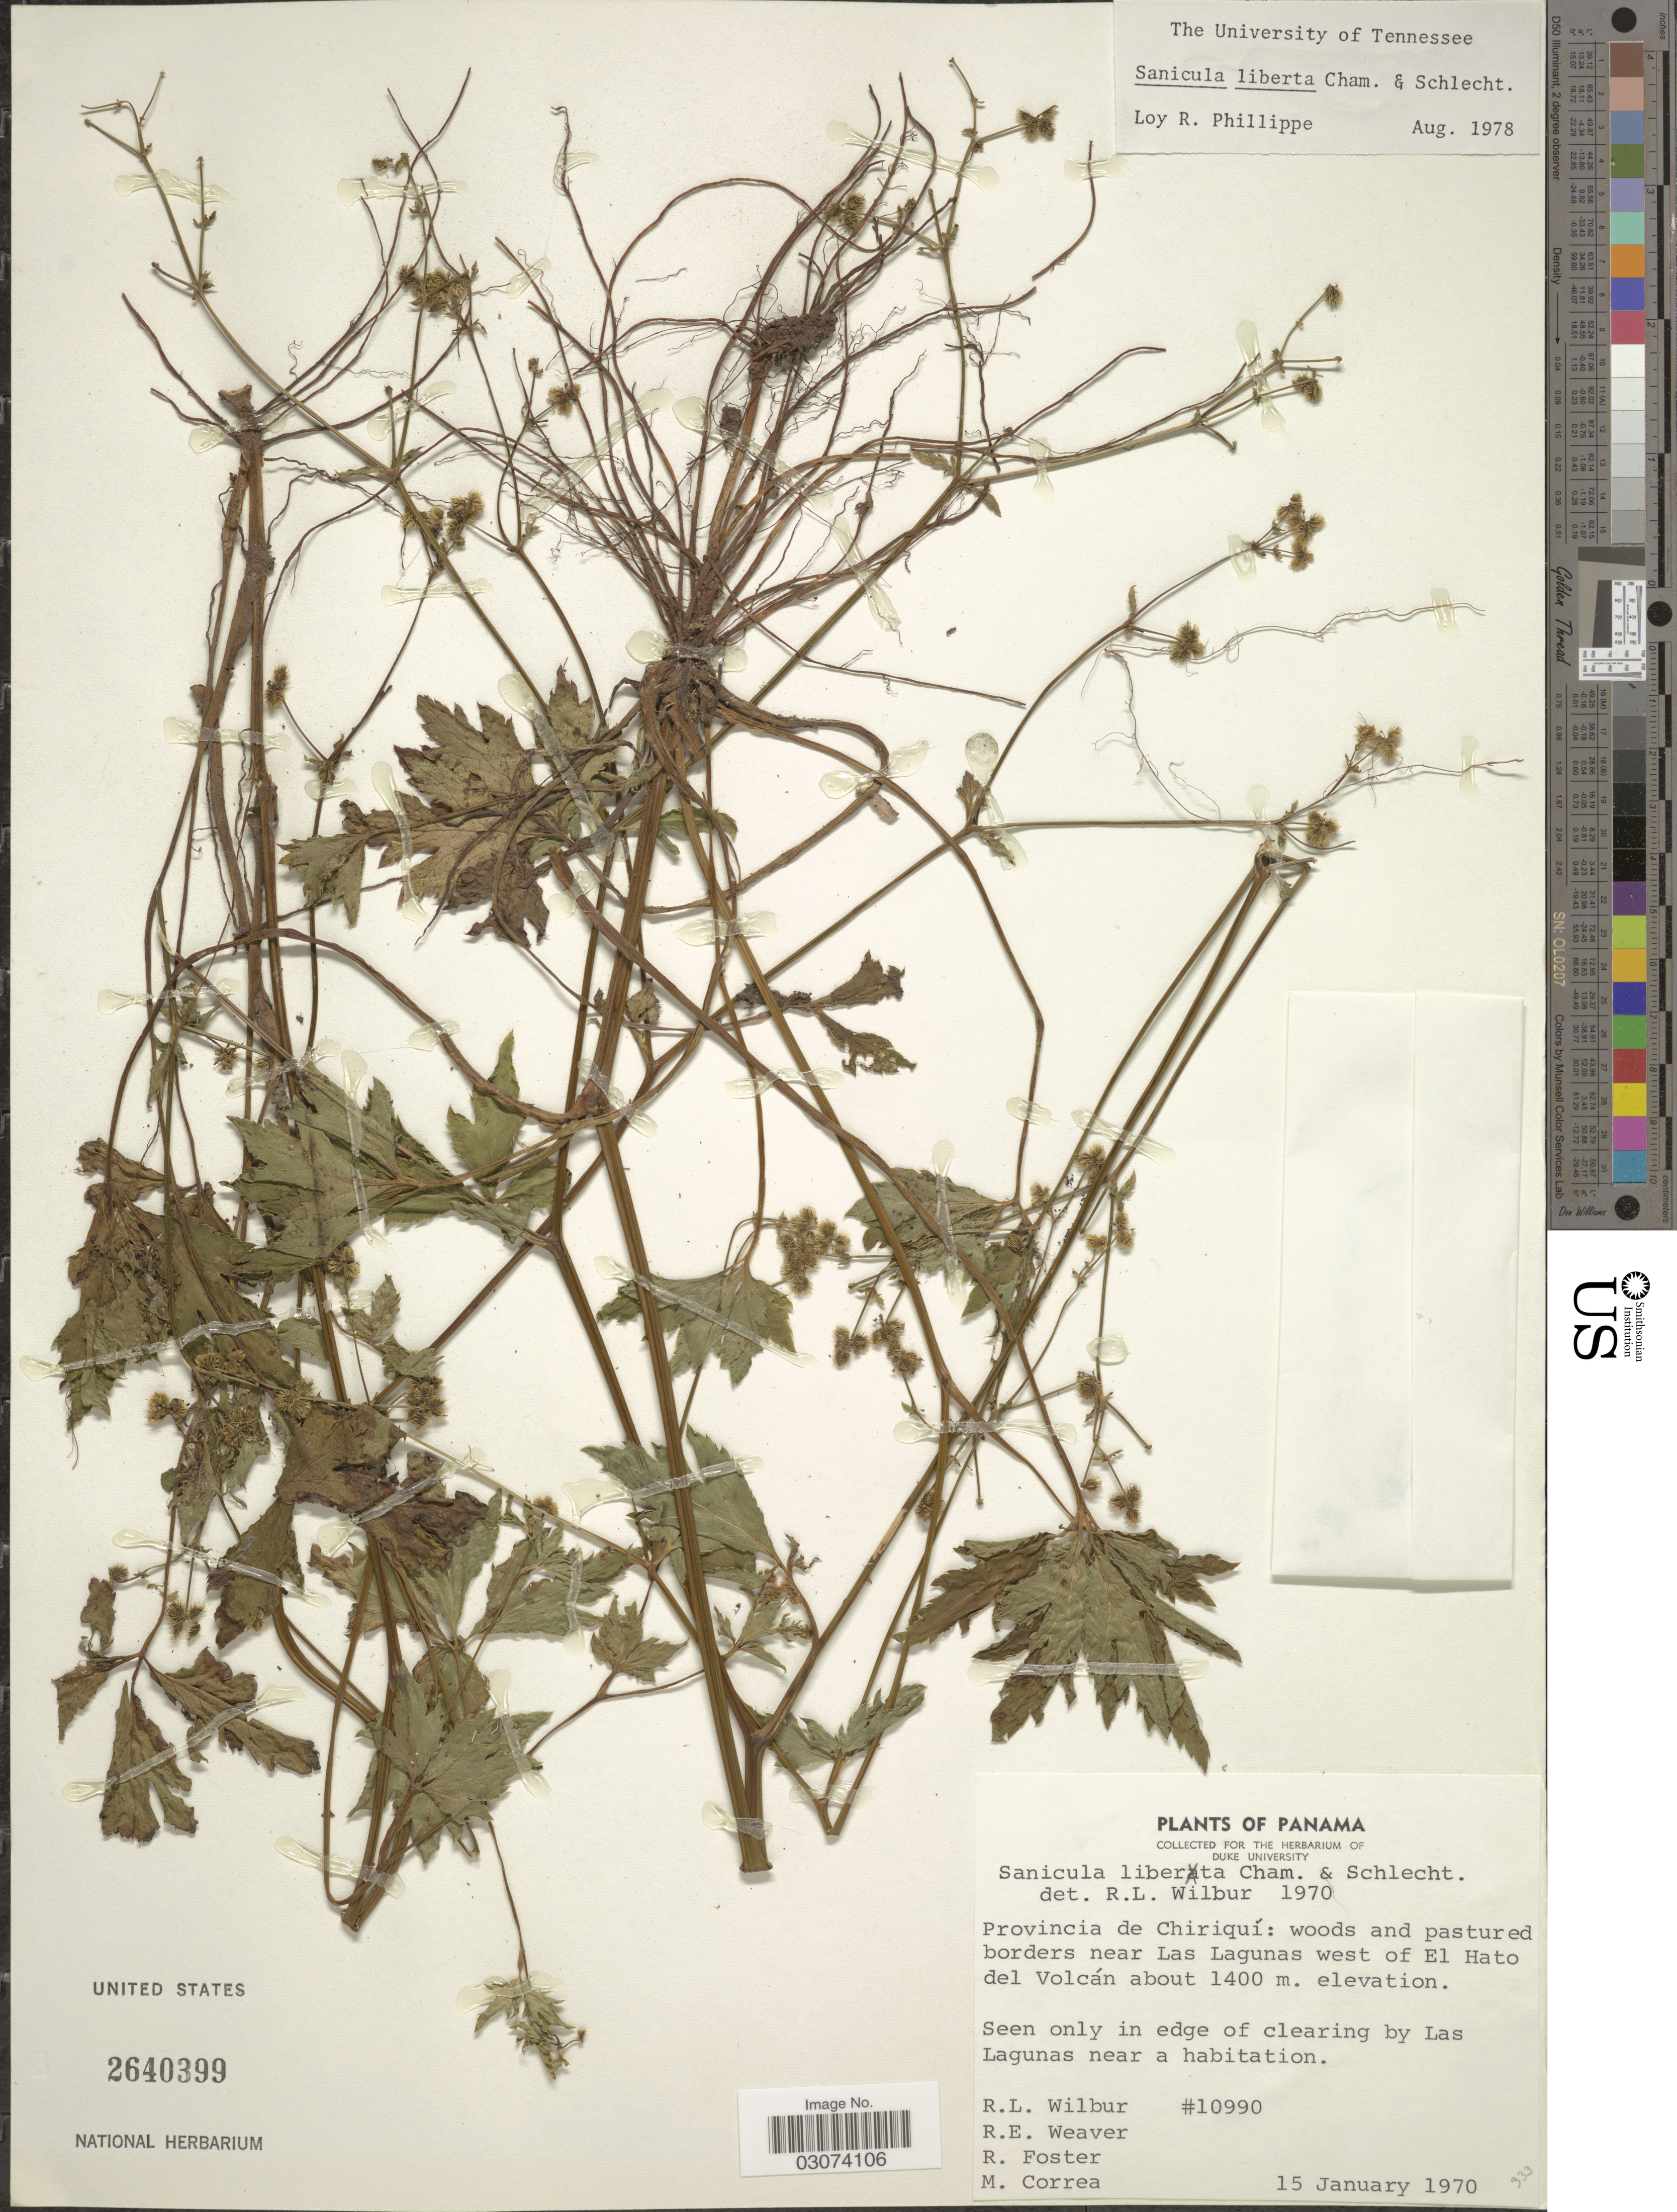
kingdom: Plantae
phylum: Tracheophyta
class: Magnoliopsida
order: Apiales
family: Apiaceae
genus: Sanicula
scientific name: Sanicula liberta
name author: Cham. & Schltdl.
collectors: R. L. Wilbur, R. E. Weaver, R. Foster & M. Correa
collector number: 10990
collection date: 1970-01-15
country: Panama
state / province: Chiriqui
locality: Woods and pastured borders near Las Lagunas west of El Hato del Volcán. Seen only in edge of clearing by Las Lagunas near a habitation.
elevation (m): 1400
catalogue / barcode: US 2640399